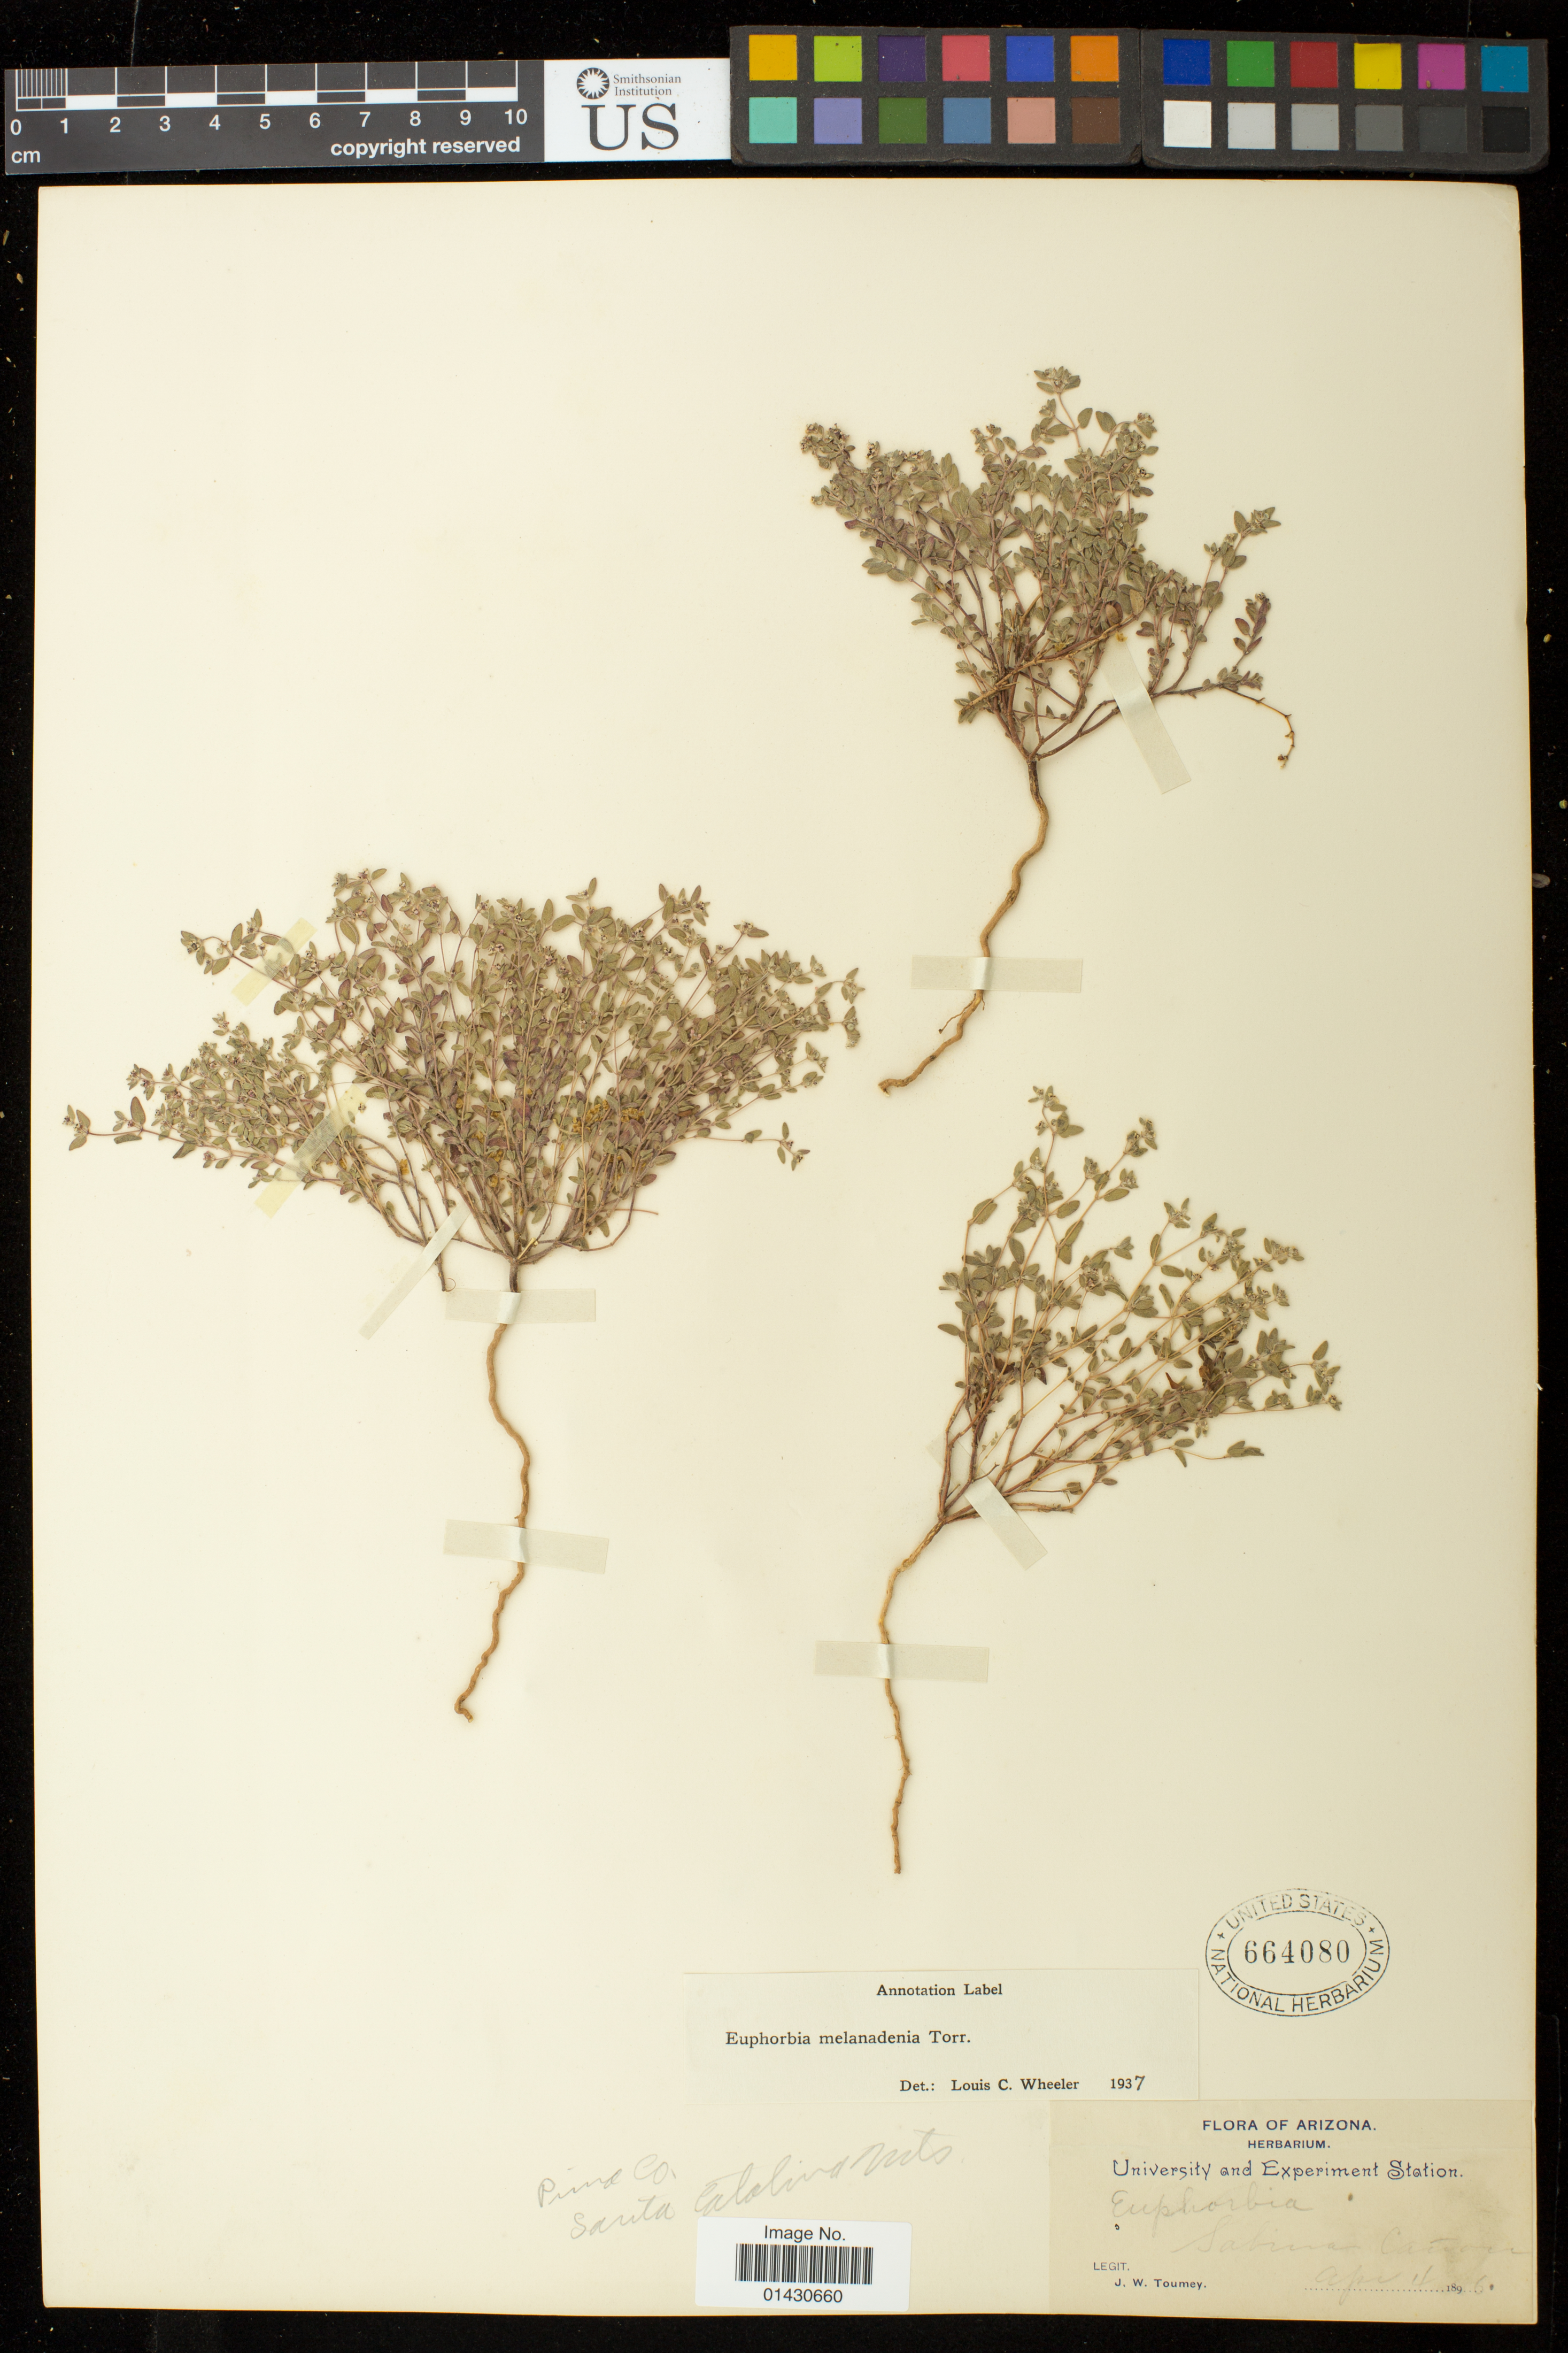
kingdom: Plantae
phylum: Tracheophyta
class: Magnoliopsida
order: Malpighiales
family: Euphorbiaceae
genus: Euphorbia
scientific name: Euphorbia melanadenia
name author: Torr.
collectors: J. W. Toumey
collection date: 1896-04-04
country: United States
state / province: Arizona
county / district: Pima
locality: Santa Catalina Mountains; Sabina Canon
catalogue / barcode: US 664080